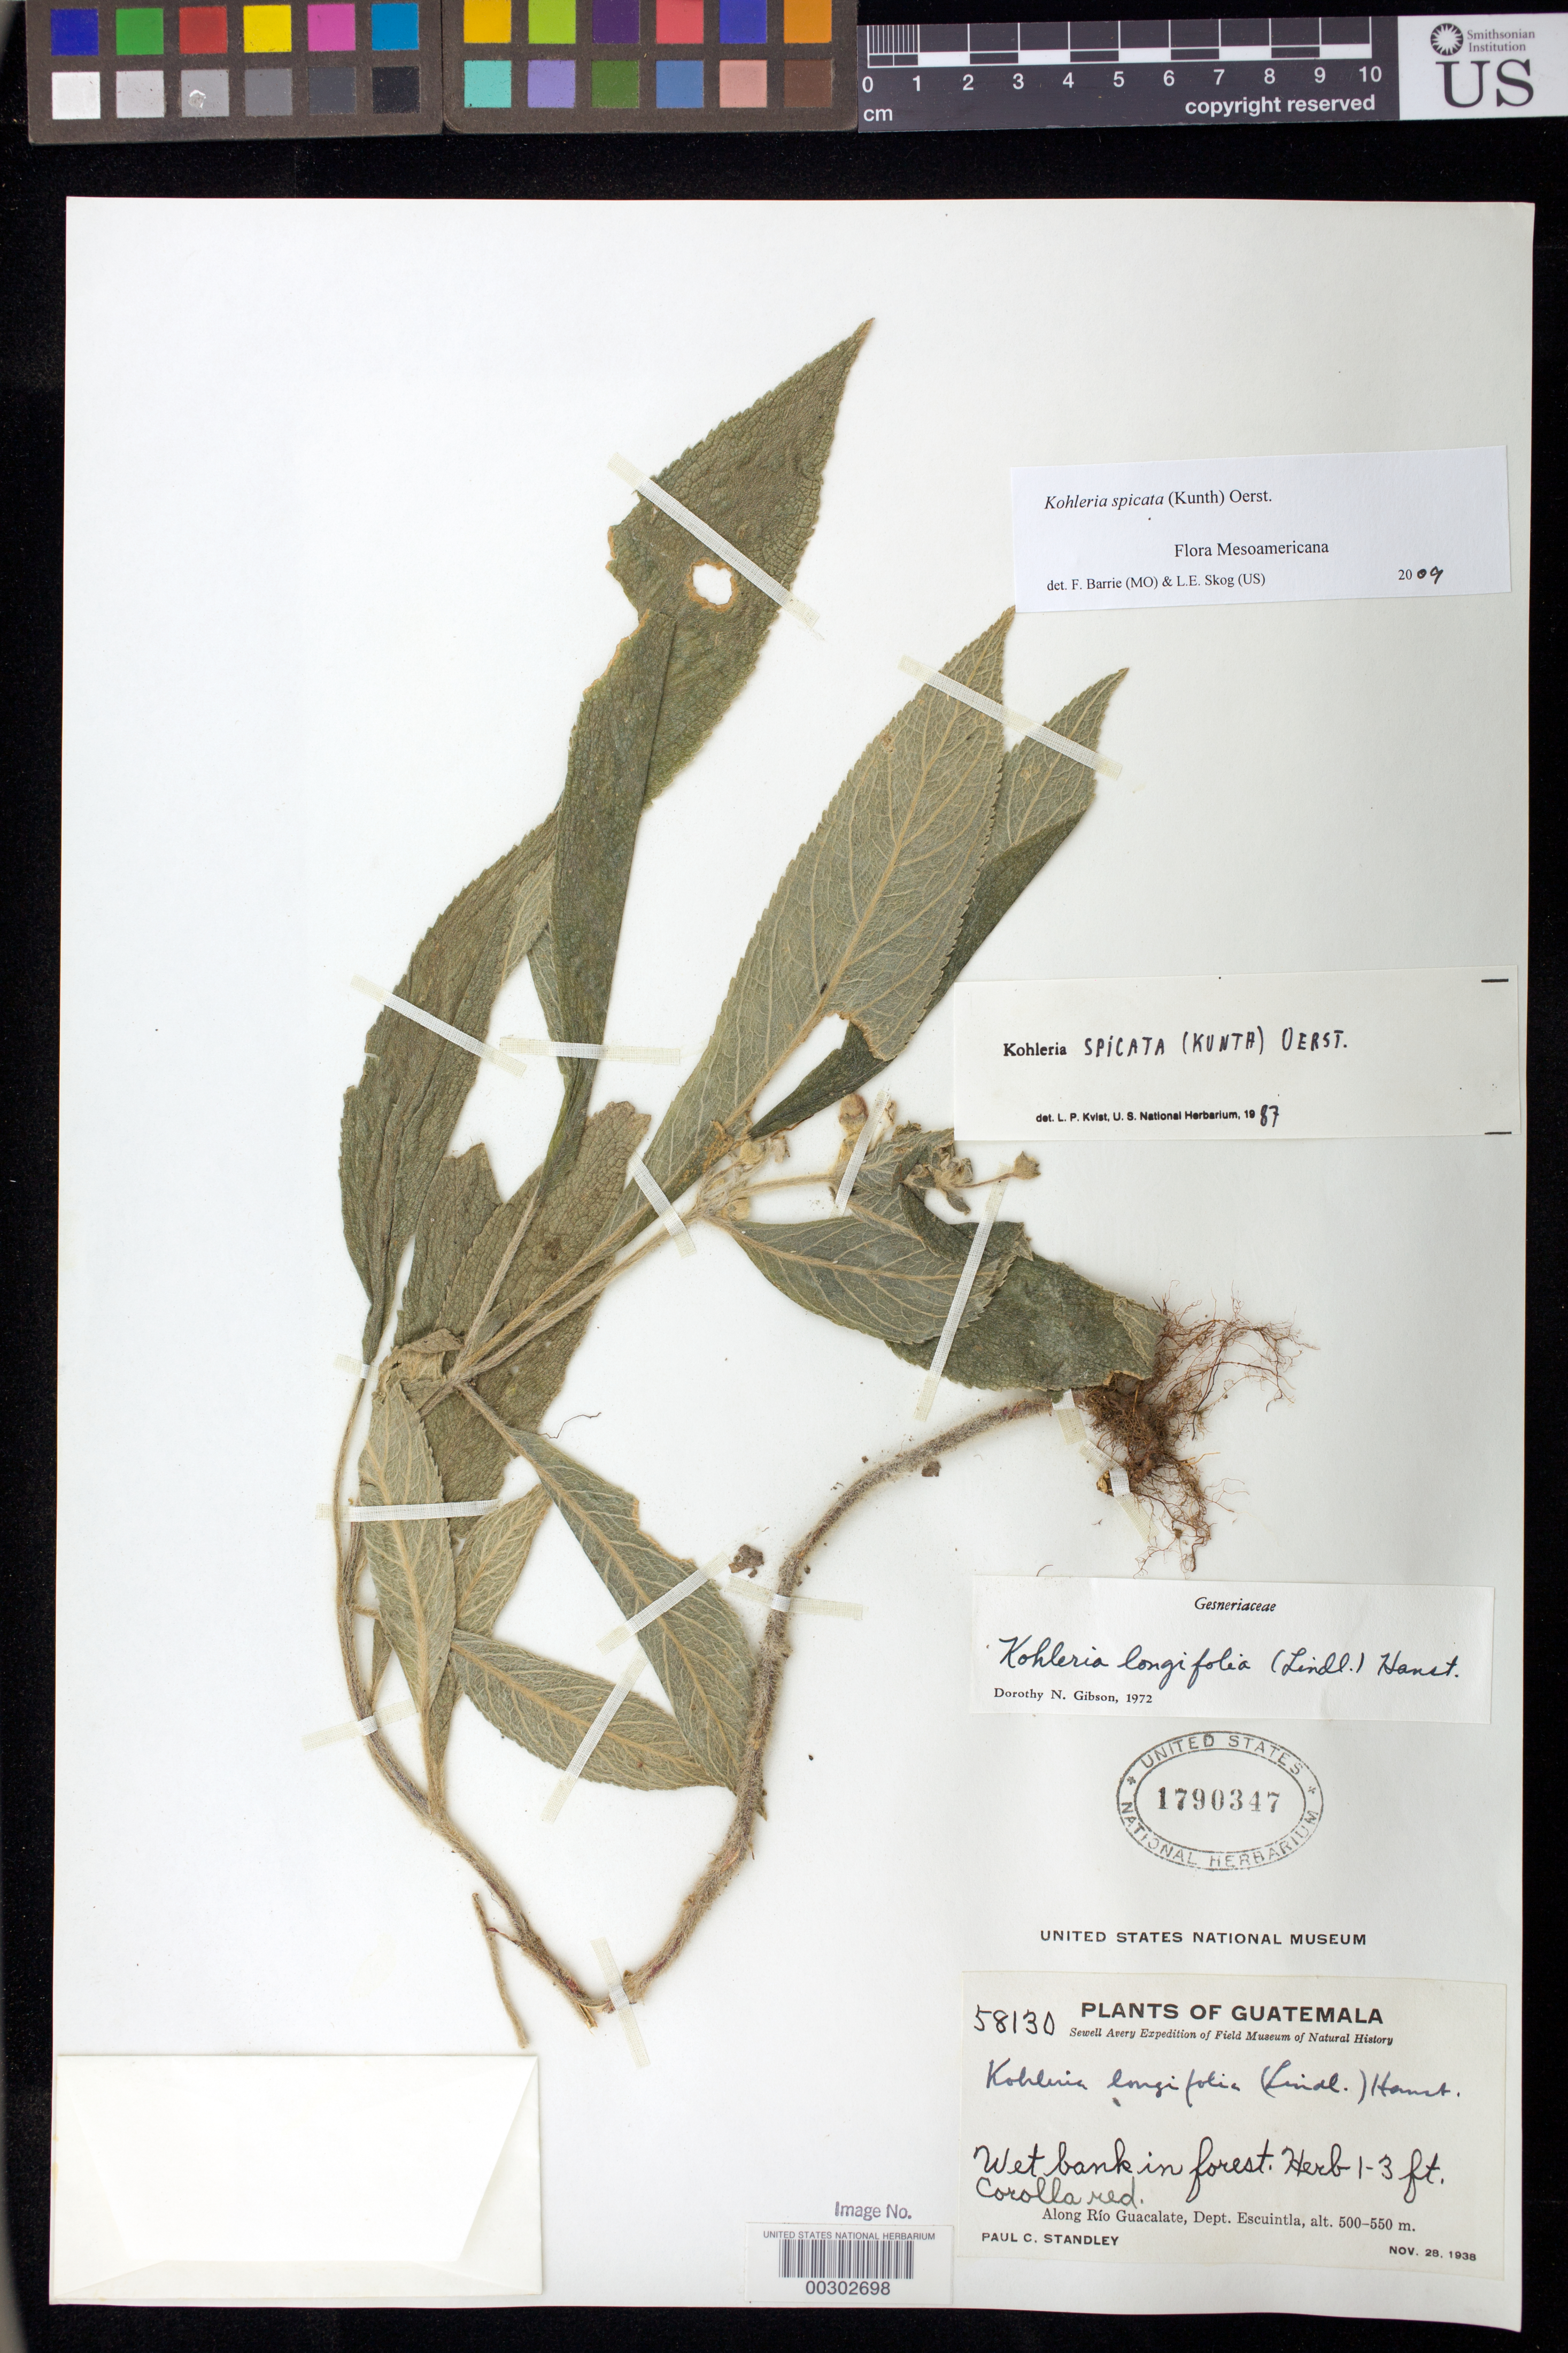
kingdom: Plantae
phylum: Tracheophyta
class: Magnoliopsida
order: Lamiales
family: Gesneriaceae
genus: Kohleria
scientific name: Kohleria spicata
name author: (Kunth) Oerst.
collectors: P. C. Standley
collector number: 58130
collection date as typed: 28 Nov 1938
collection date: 1938-11-28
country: Guatemala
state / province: Escuintla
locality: Along Rio Guacalate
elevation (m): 500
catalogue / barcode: US 1790347